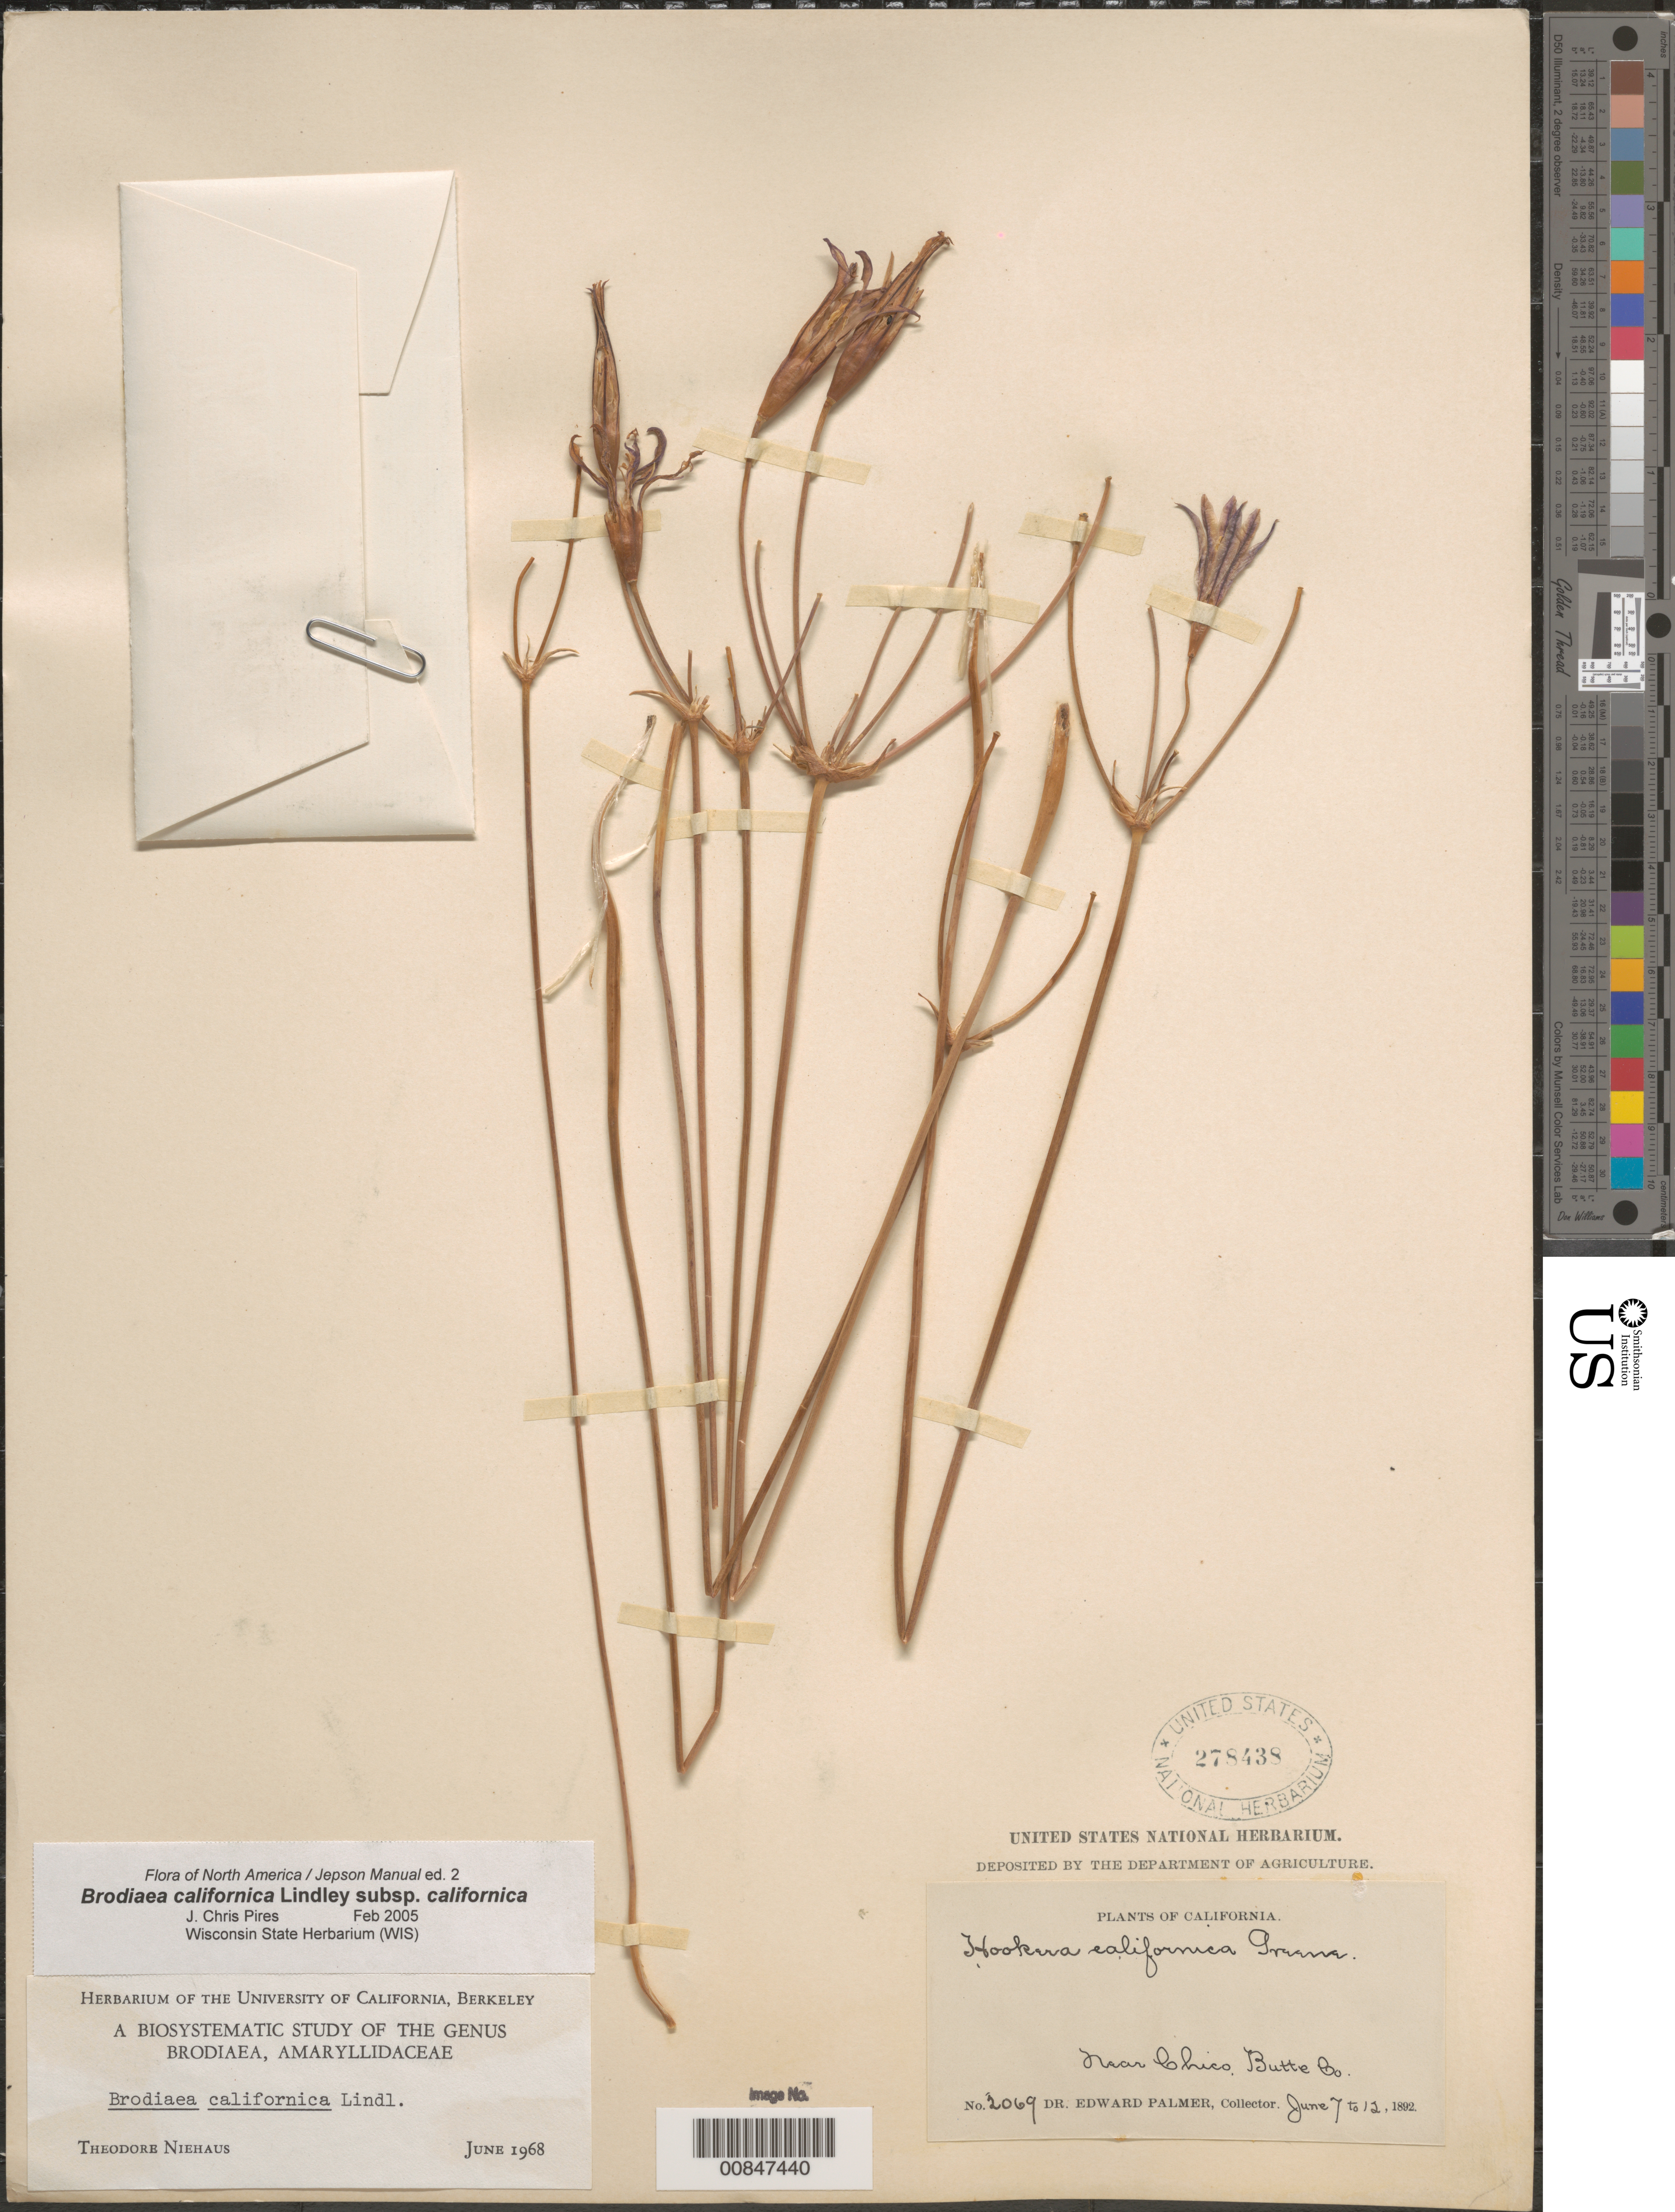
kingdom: Plantae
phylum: Tracheophyta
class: Liliopsida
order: Asparagales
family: Asparagaceae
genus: Brodiaea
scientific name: Brodiaea californica subsp. californica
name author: Lindl. ex Lem.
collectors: E. Palmer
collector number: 2069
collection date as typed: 07 Jun 1892 to 12 Jun 1892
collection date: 1892-06-07/1892-06-12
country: United States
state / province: California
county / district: Butte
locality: Near Chico, Butte County, California.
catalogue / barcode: US 278438